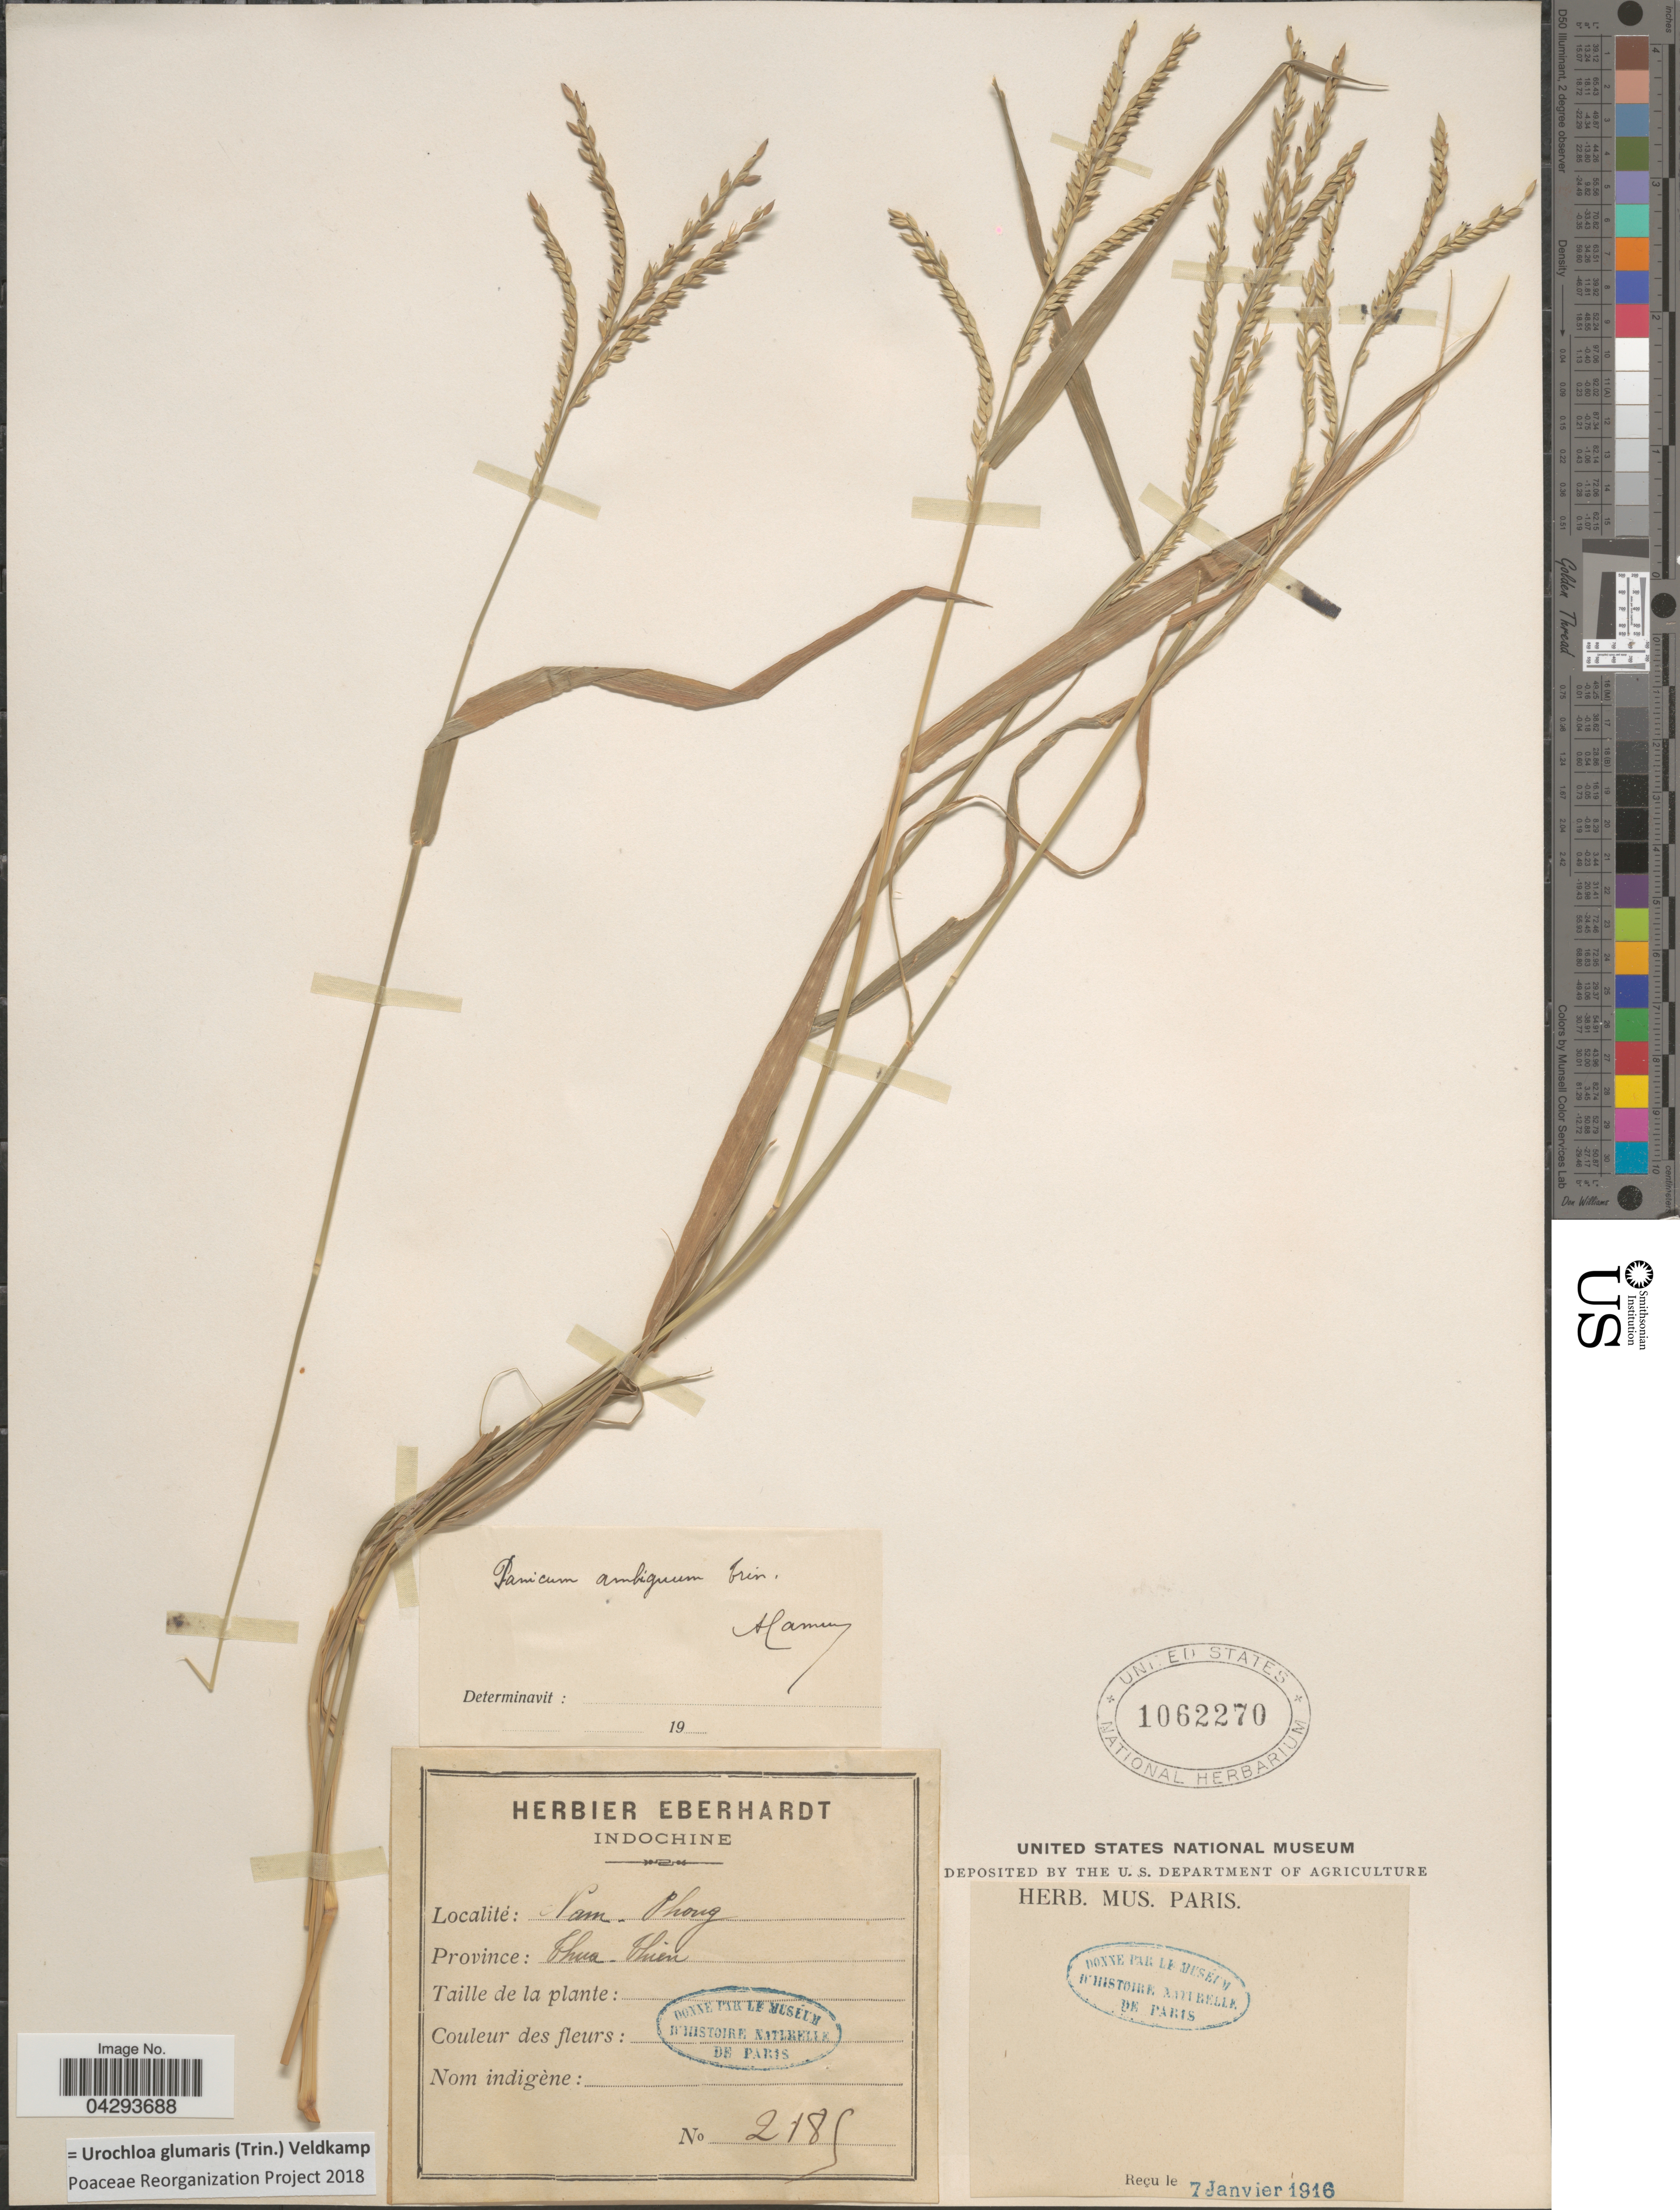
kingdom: Plantae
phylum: Tracheophyta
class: Liliopsida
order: Poales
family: Poaceae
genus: Urochloa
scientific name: Urochloa glumaris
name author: (Trin.) Veldkamp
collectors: ex herb. Eberhardt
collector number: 2185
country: Vietnam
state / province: Thua Thien-Hue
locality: Nam-Phong. Province: Thua-Thien.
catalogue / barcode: US 1062270